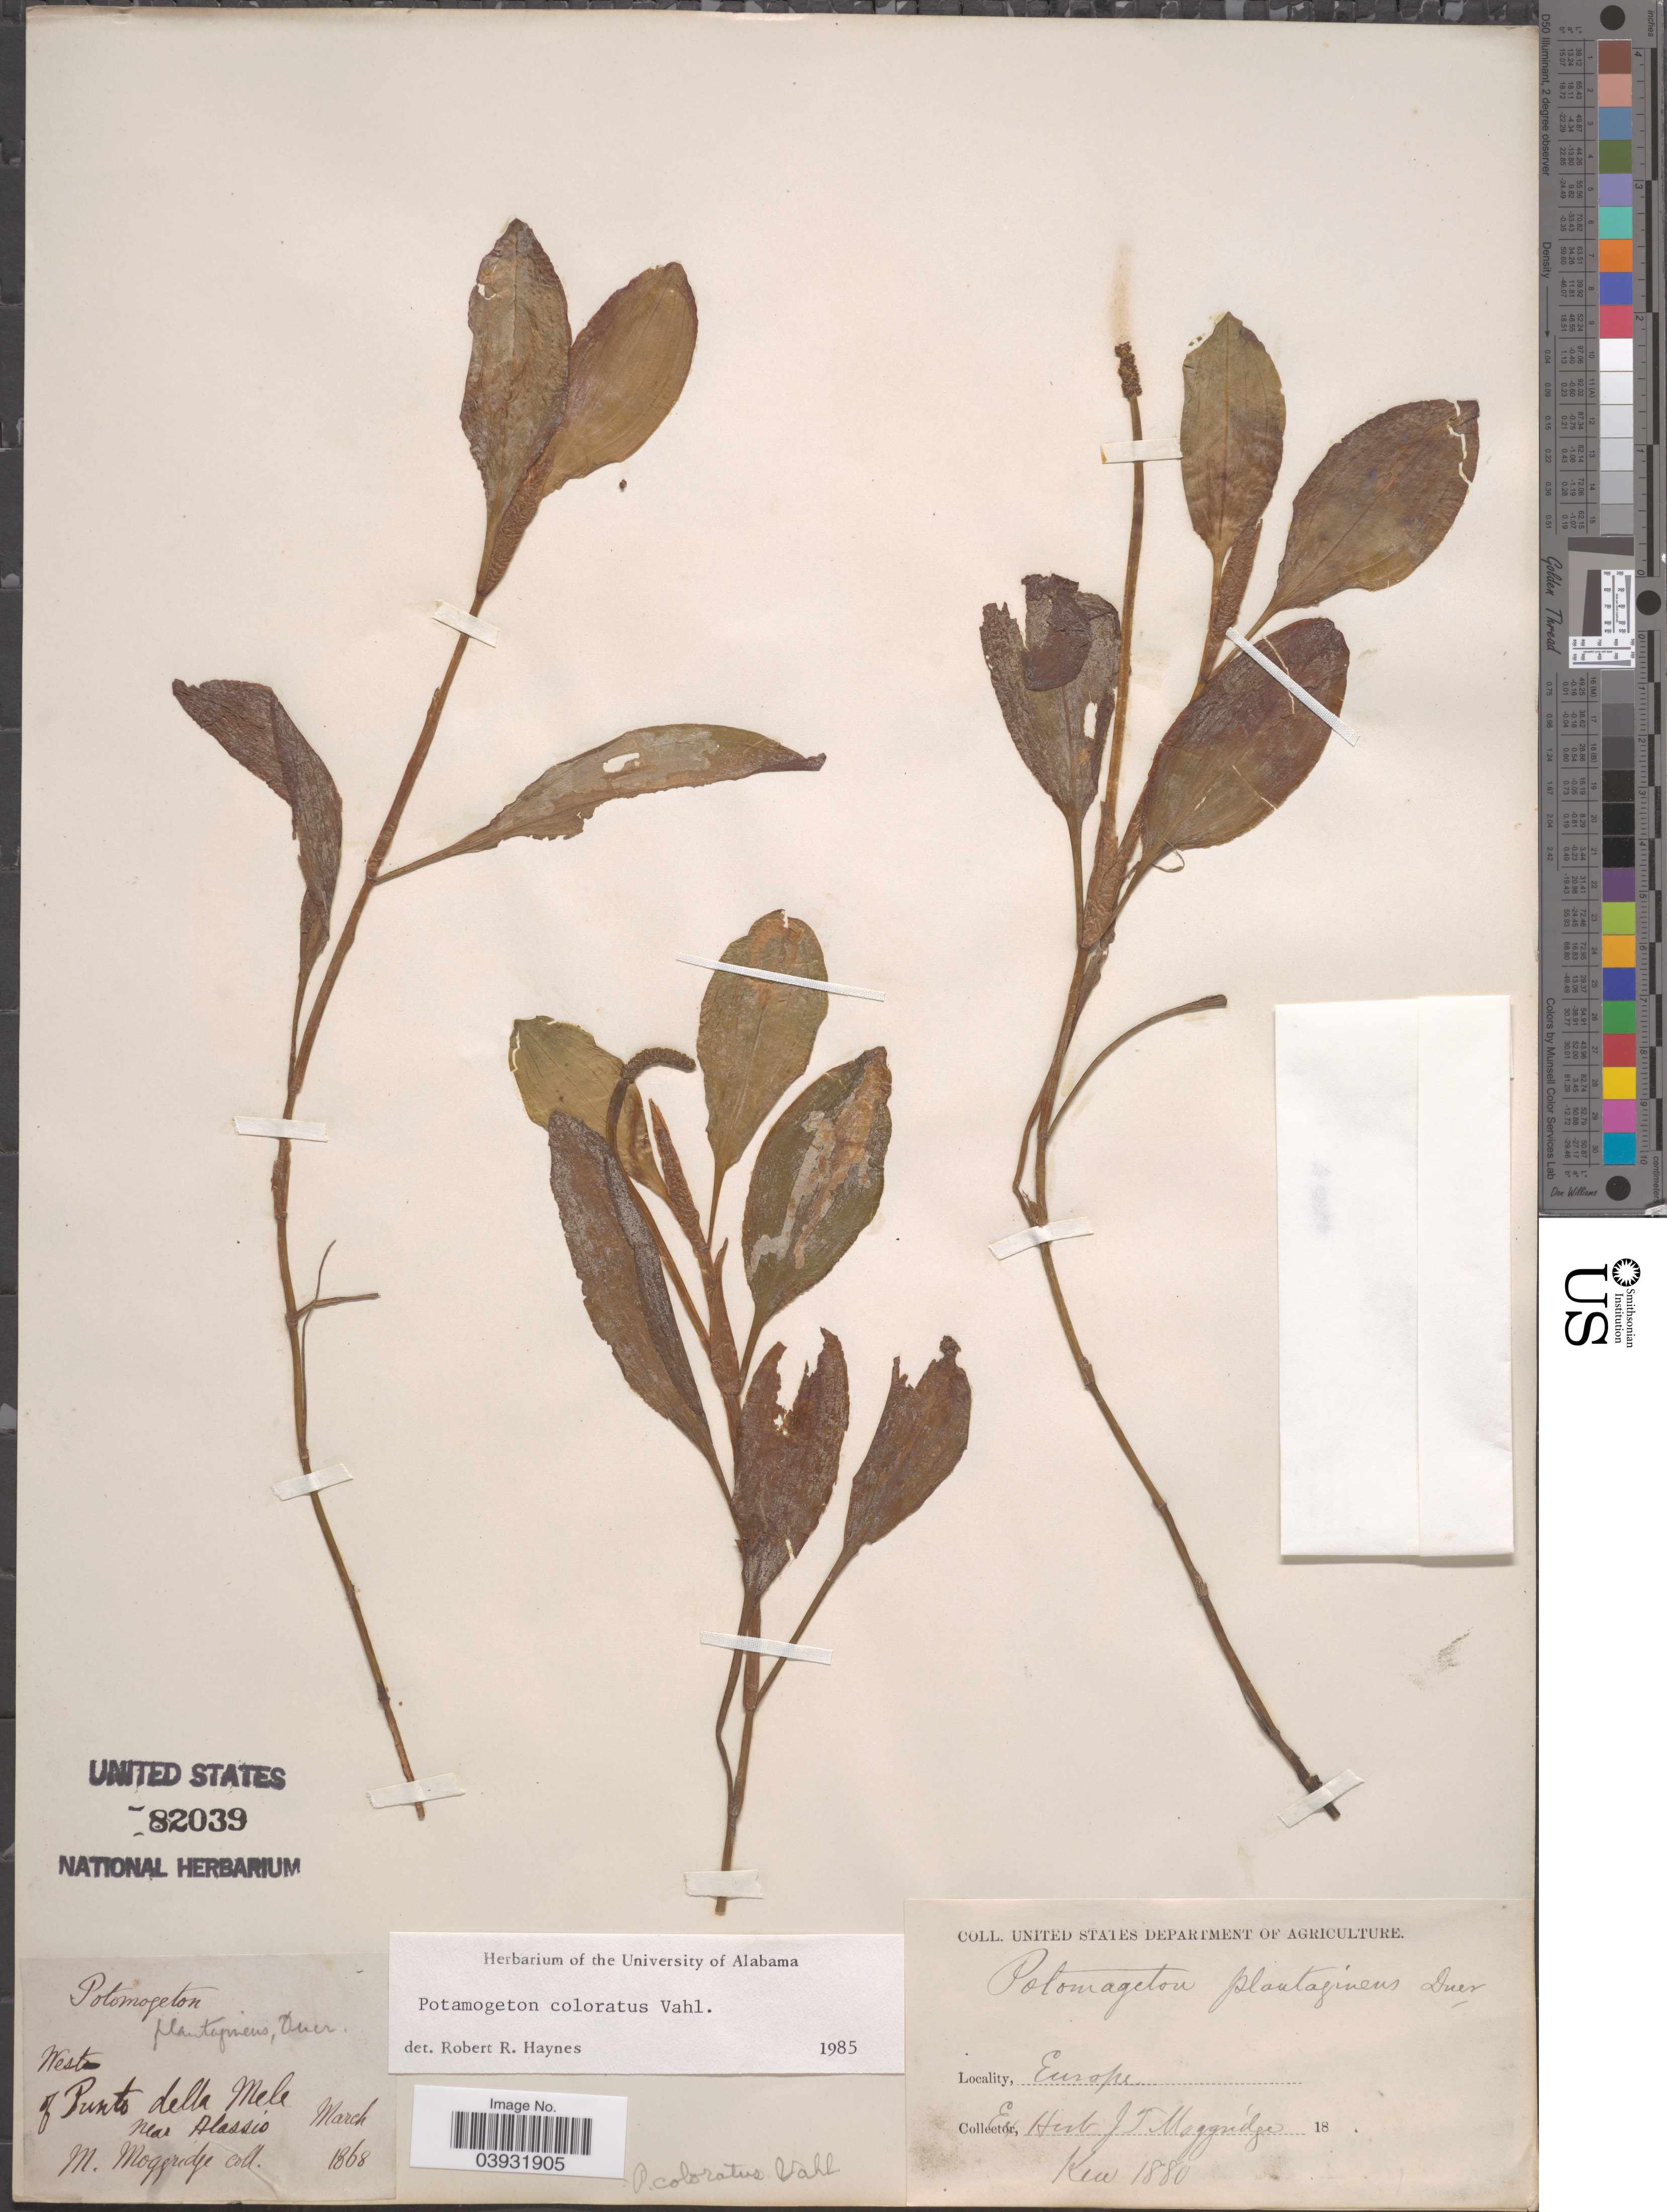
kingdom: Plantae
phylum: Tracheophyta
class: Liliopsida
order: Alismatales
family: Potamogetonaceae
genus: Potamogeton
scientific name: Potamogeton coloratus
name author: Hagstr.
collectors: M. Moggridge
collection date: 1868-03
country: Italy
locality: West of Punto delta Mele near Allasio. Europe.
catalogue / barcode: US 82039